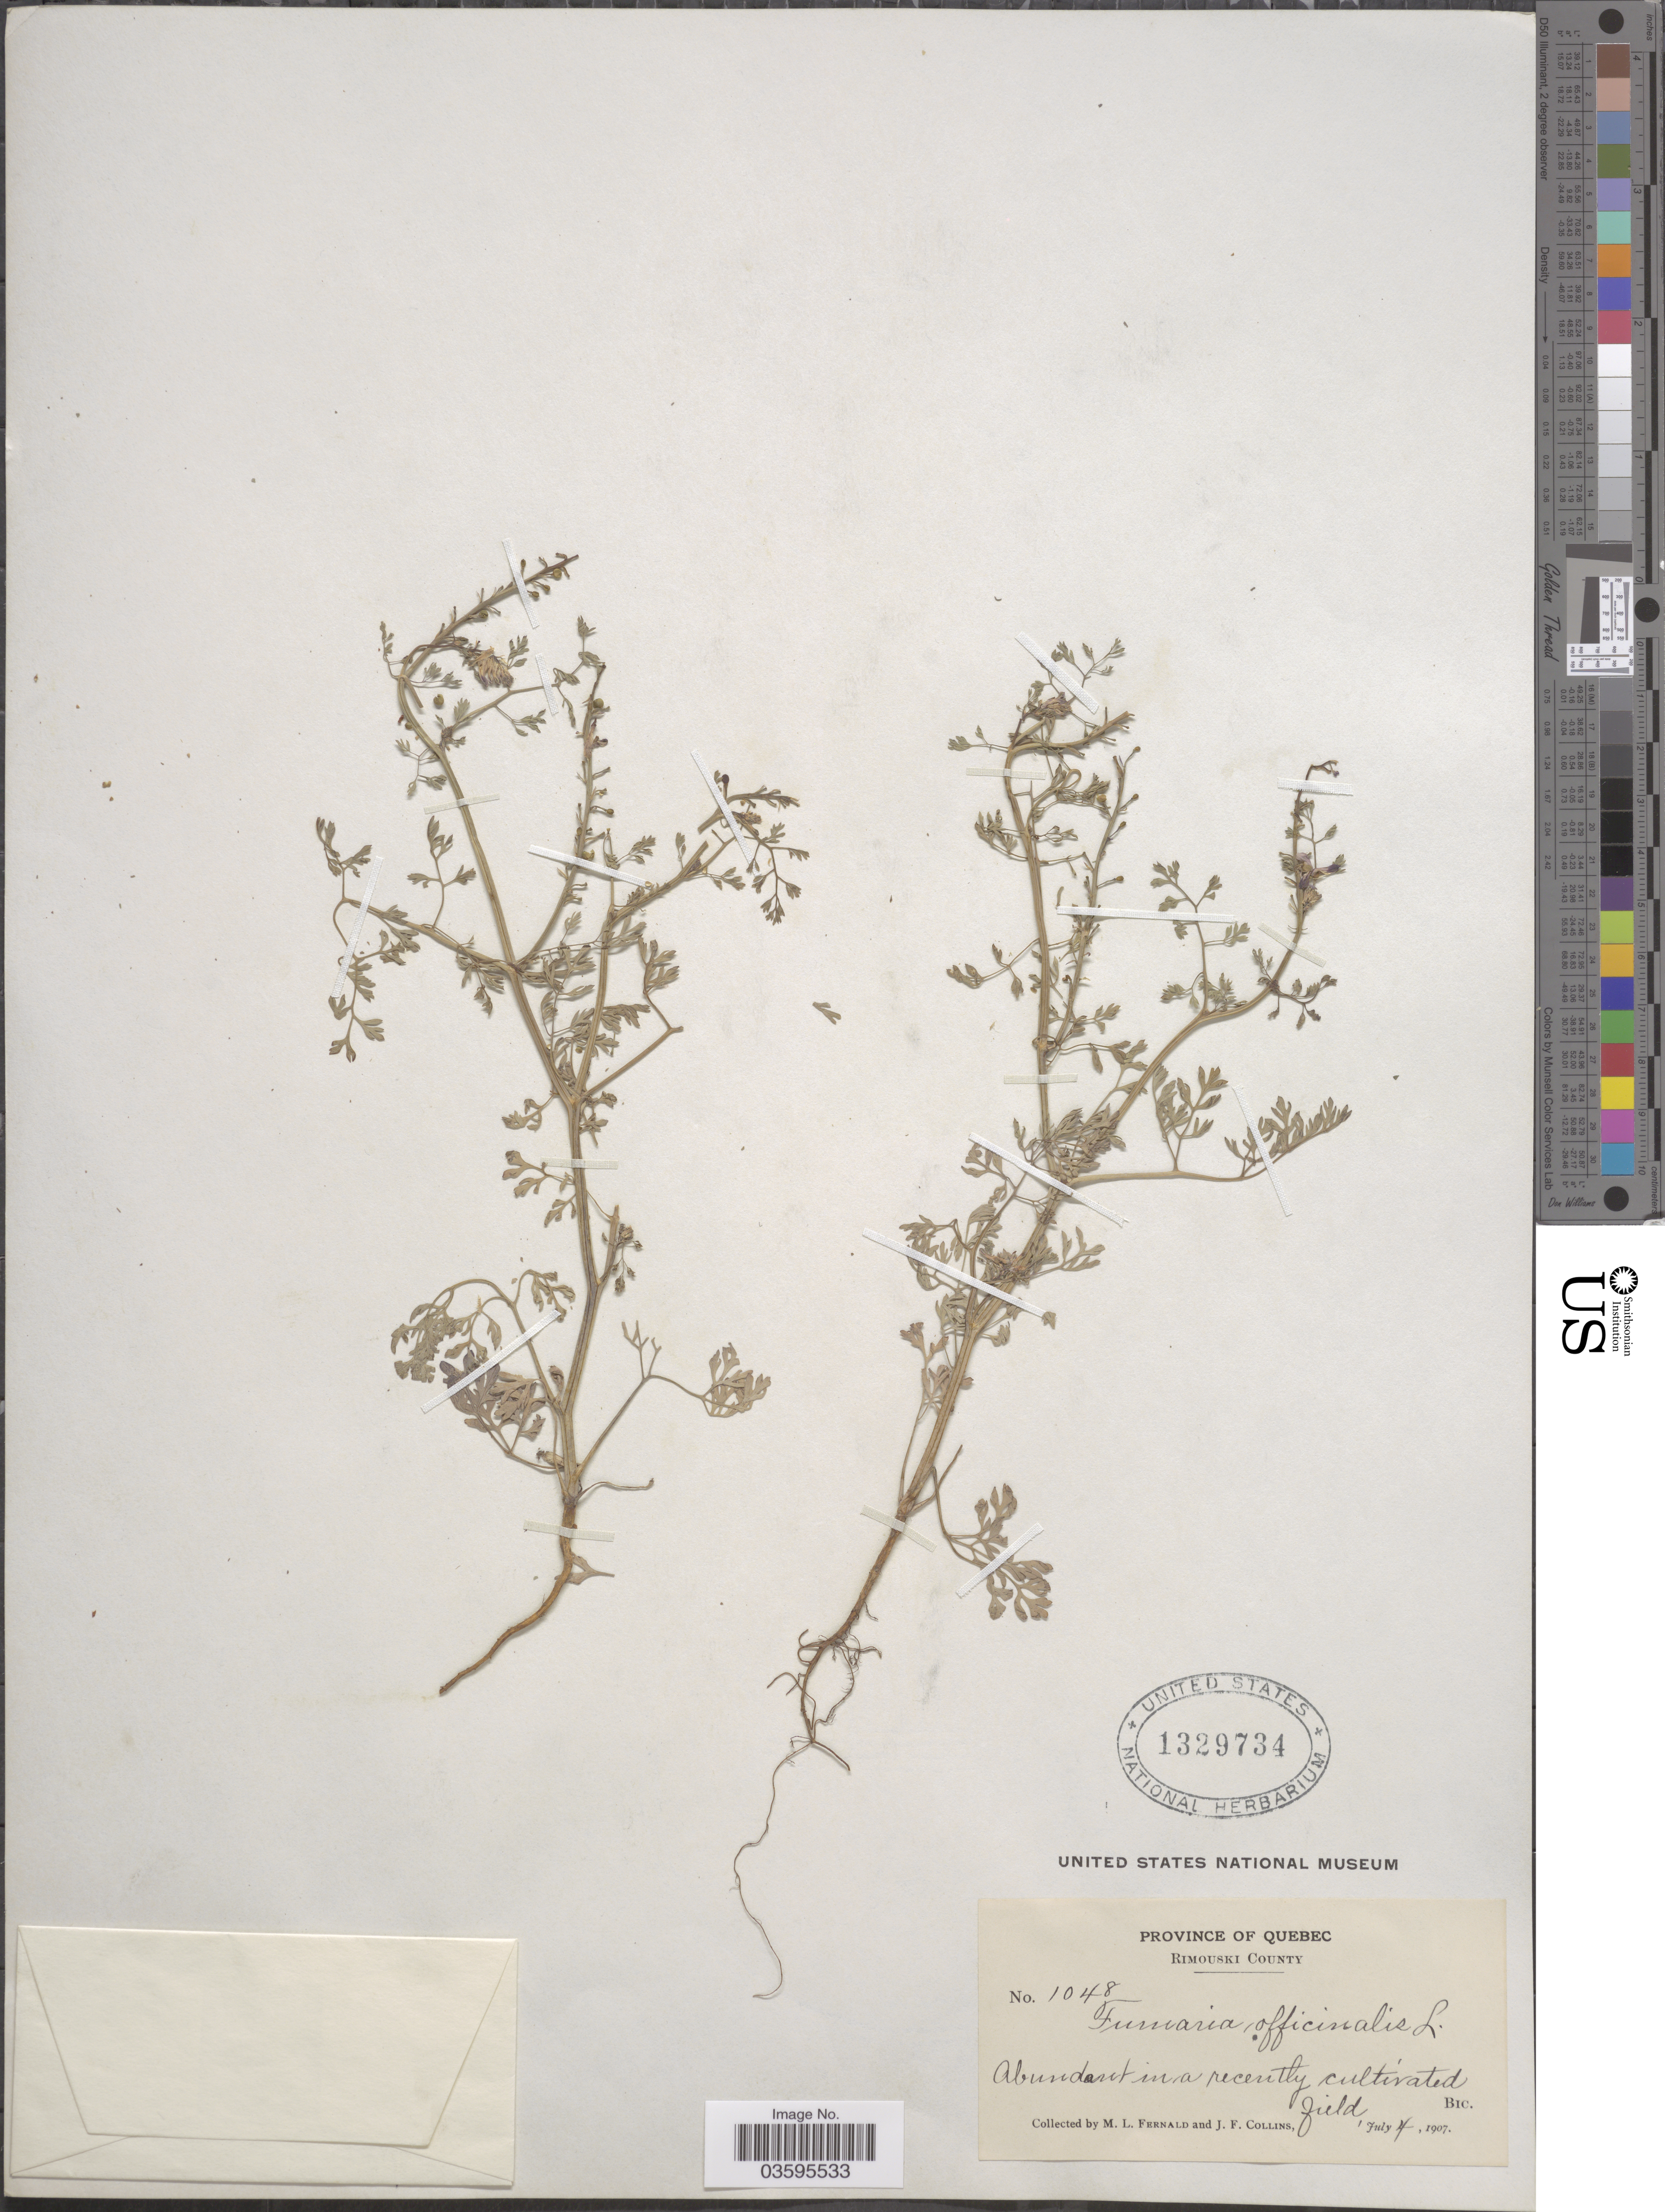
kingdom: Plantae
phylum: Tracheophyta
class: Magnoliopsida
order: Ranunculales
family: Papaveraceae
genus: Fumaria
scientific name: Fumaria officinalis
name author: L.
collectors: M. L. Fernald & J. Collins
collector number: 1048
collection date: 1907-07-04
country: Canada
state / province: Quebec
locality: Rimouski County. Bic.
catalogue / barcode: US 1329734